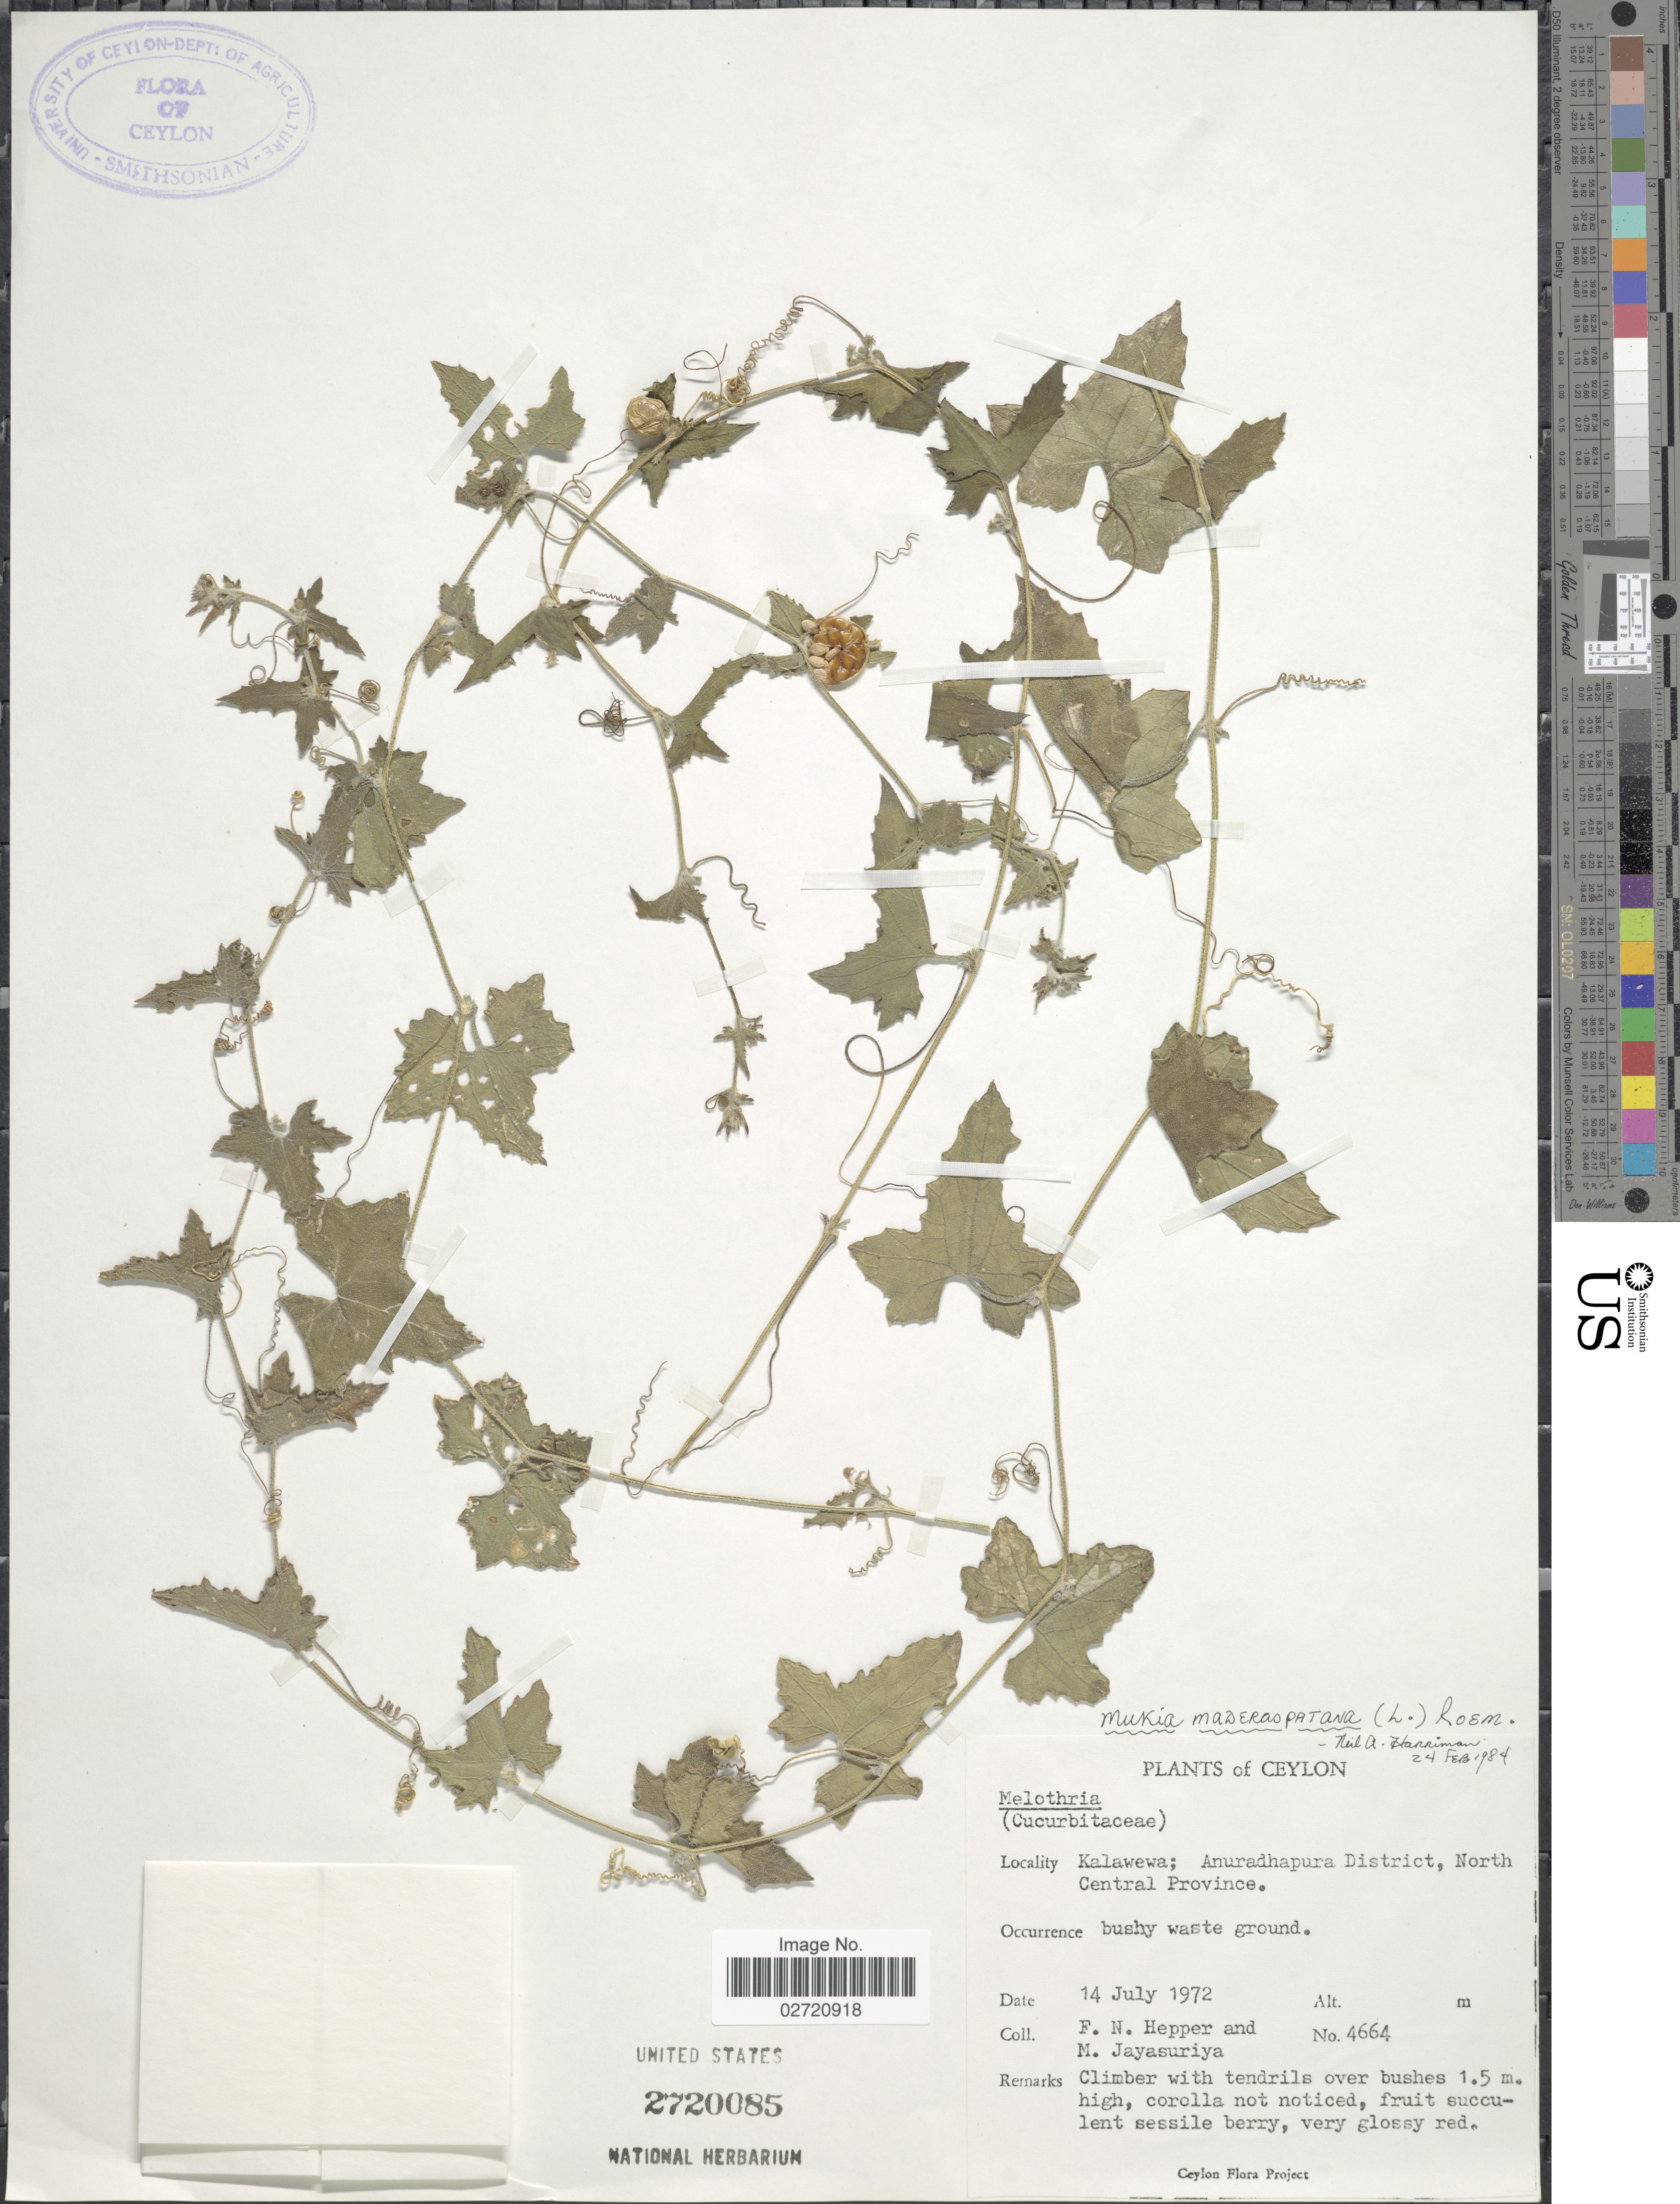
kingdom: Plantae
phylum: Tracheophyta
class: Magnoliopsida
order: Cucurbitales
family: Cucurbitaceae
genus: Cucumis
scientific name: Cucumis maderaspatanus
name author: L.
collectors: F. Hepper & M. Jayasuriya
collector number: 4664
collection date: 1972-07-14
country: Sri Lanka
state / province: North Central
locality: Ceylon. Kalawewa; Anuradhapura District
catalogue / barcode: US 2720085